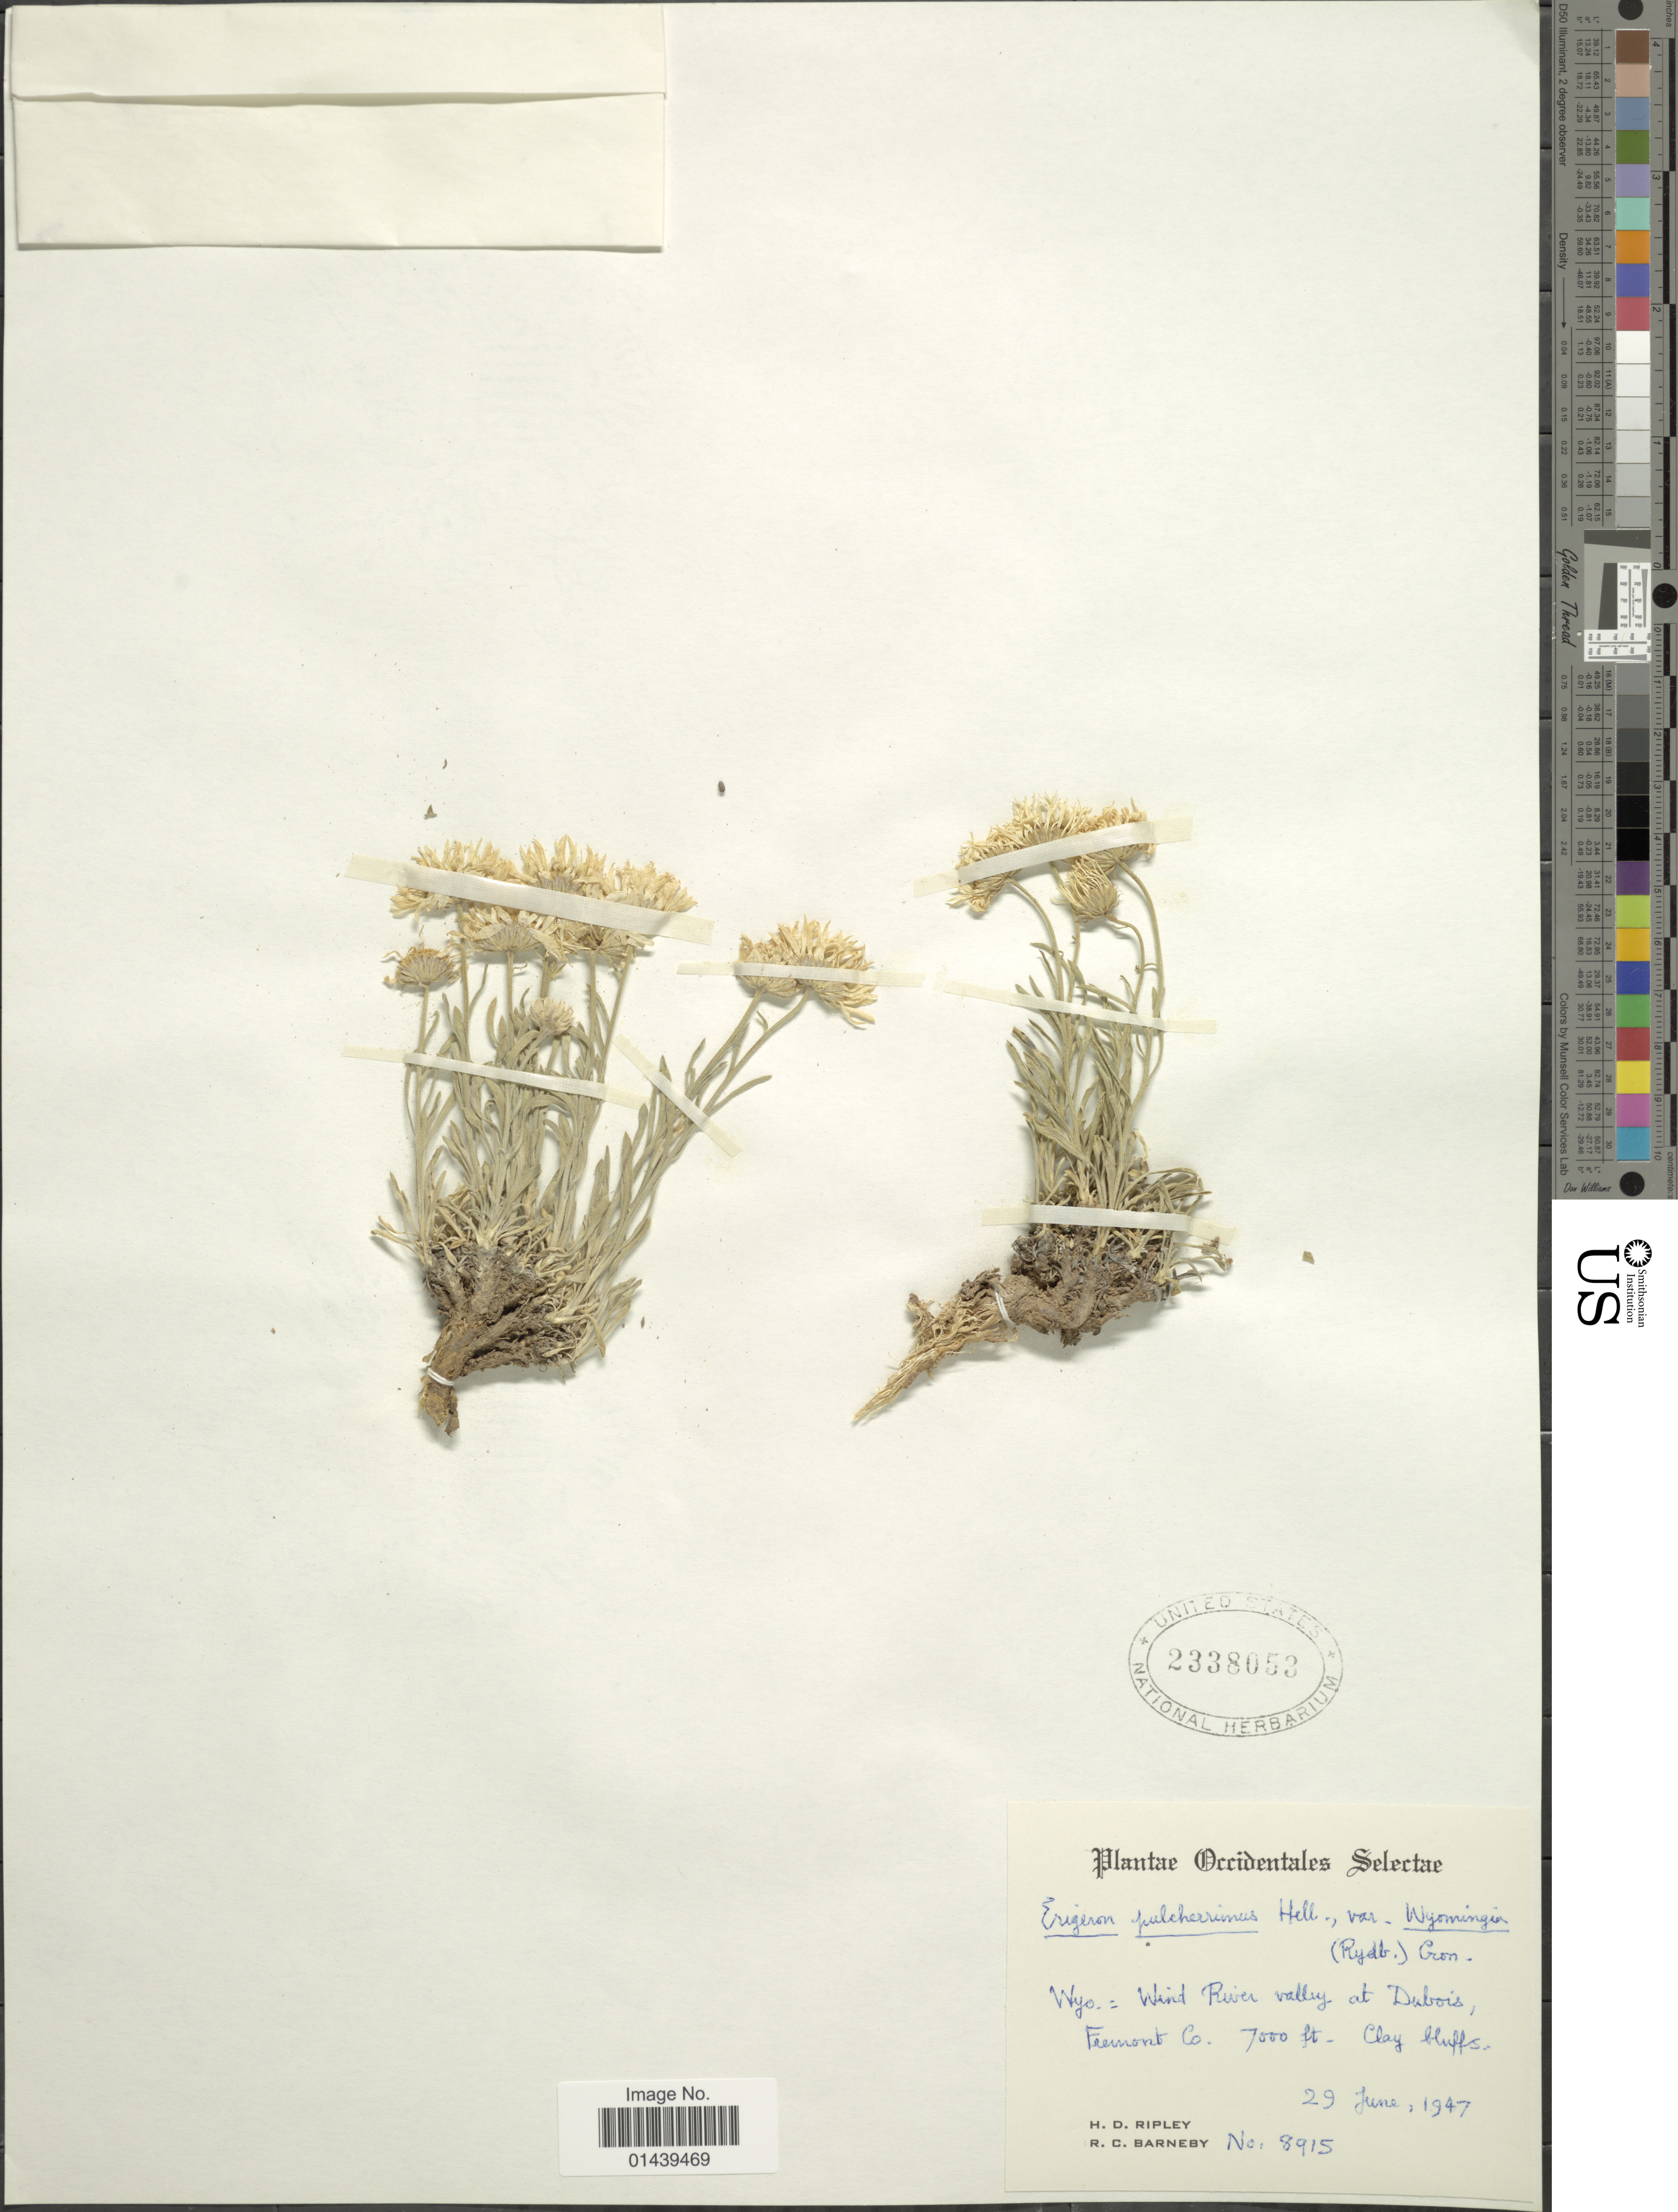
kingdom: Plantae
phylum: Tracheophyta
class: Magnoliopsida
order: Asterales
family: Asteraceae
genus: Erigeron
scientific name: Erigeron pulcherrimus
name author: A. Heller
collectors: H. Ripley & R. C. Barneby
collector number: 8915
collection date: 1947-06-29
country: United States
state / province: Wyoming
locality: Wind River Valley at Dubois, Fremont Co.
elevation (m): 2134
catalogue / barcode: US 2338053